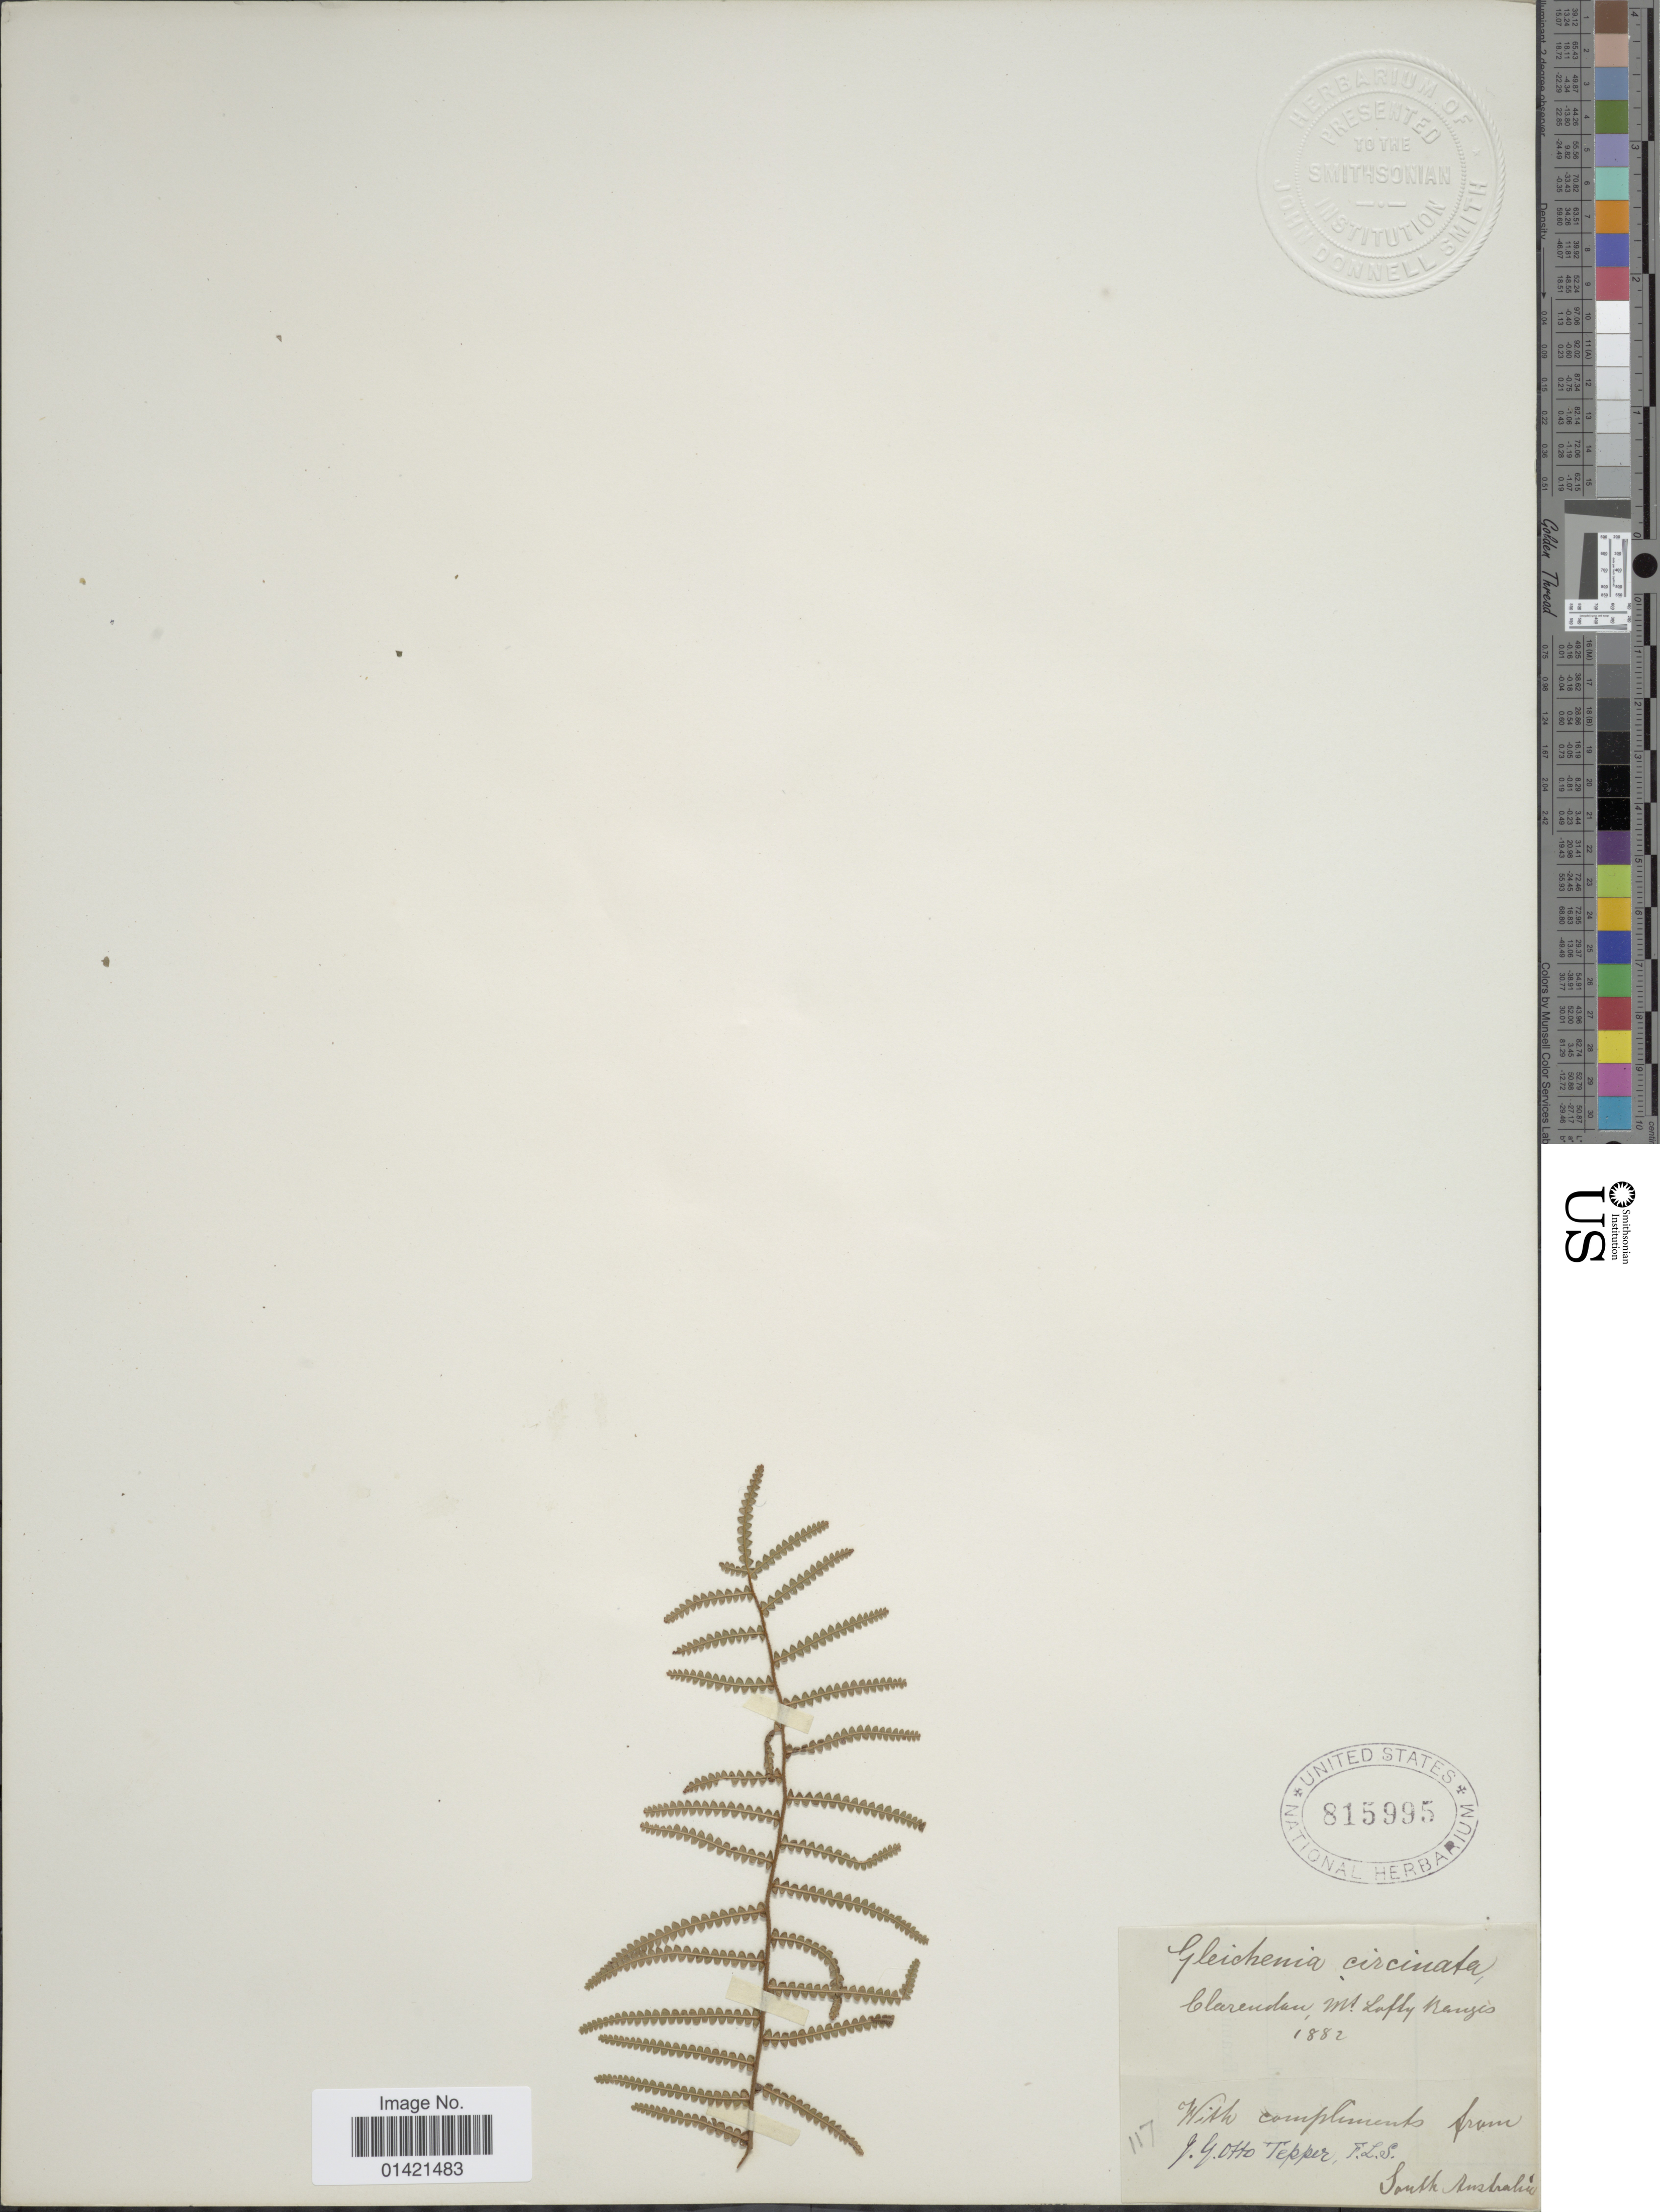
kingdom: Plantae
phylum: Tracheophyta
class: Polypodiopsida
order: Gleicheniales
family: Gleicheniaceae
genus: Gleichenia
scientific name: Gleichenia microphylla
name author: R. Br.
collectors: J. Tepper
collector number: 117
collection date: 1882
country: Jamaica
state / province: Clarendon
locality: Mt. Lofty Ranges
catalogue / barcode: US 815995